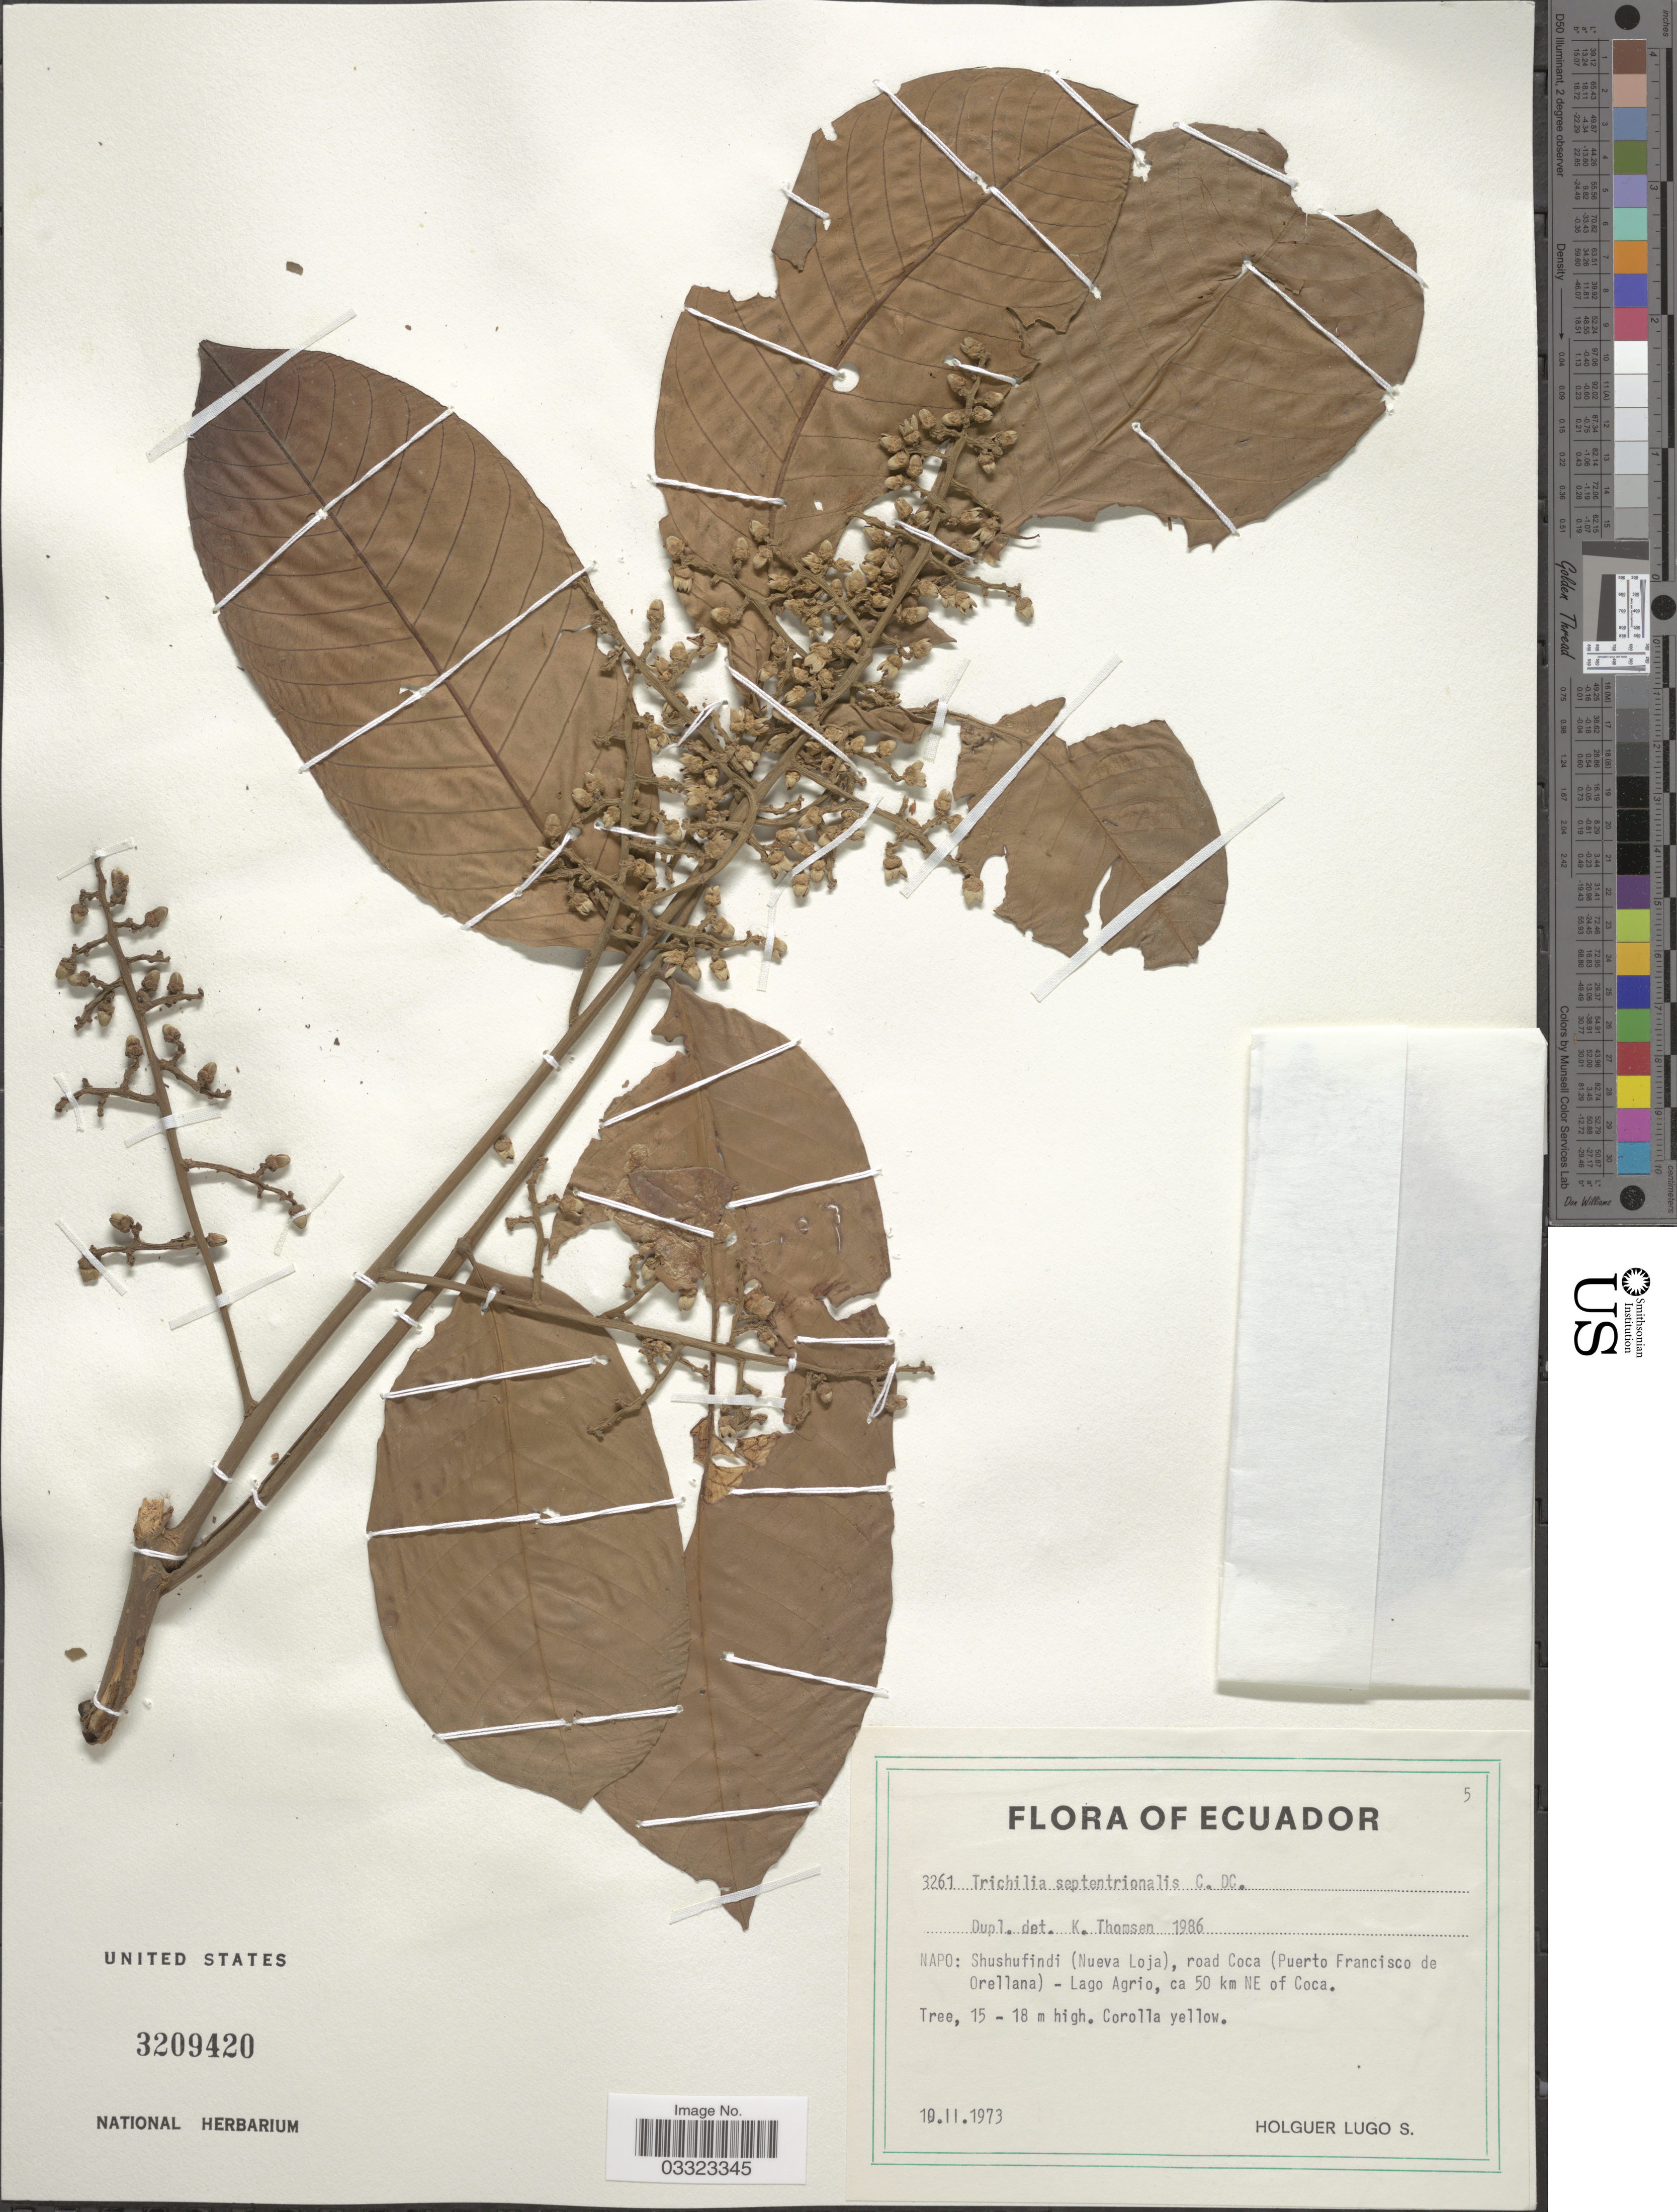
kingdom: Plantae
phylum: Tracheophyta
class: Magnoliopsida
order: Sapindales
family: Meliaceae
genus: Trichilia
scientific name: Trichilia septentrionalis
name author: C. DC.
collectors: H. Lugo S.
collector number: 3261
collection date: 1973-02-10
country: Ecuador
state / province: Napo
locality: Shushufinfi (Nueva Loja), road Coca (Puerto Francisco de Orellana) - Lago Agrio, ca 50 km NE of Coca.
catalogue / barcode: US 3209420